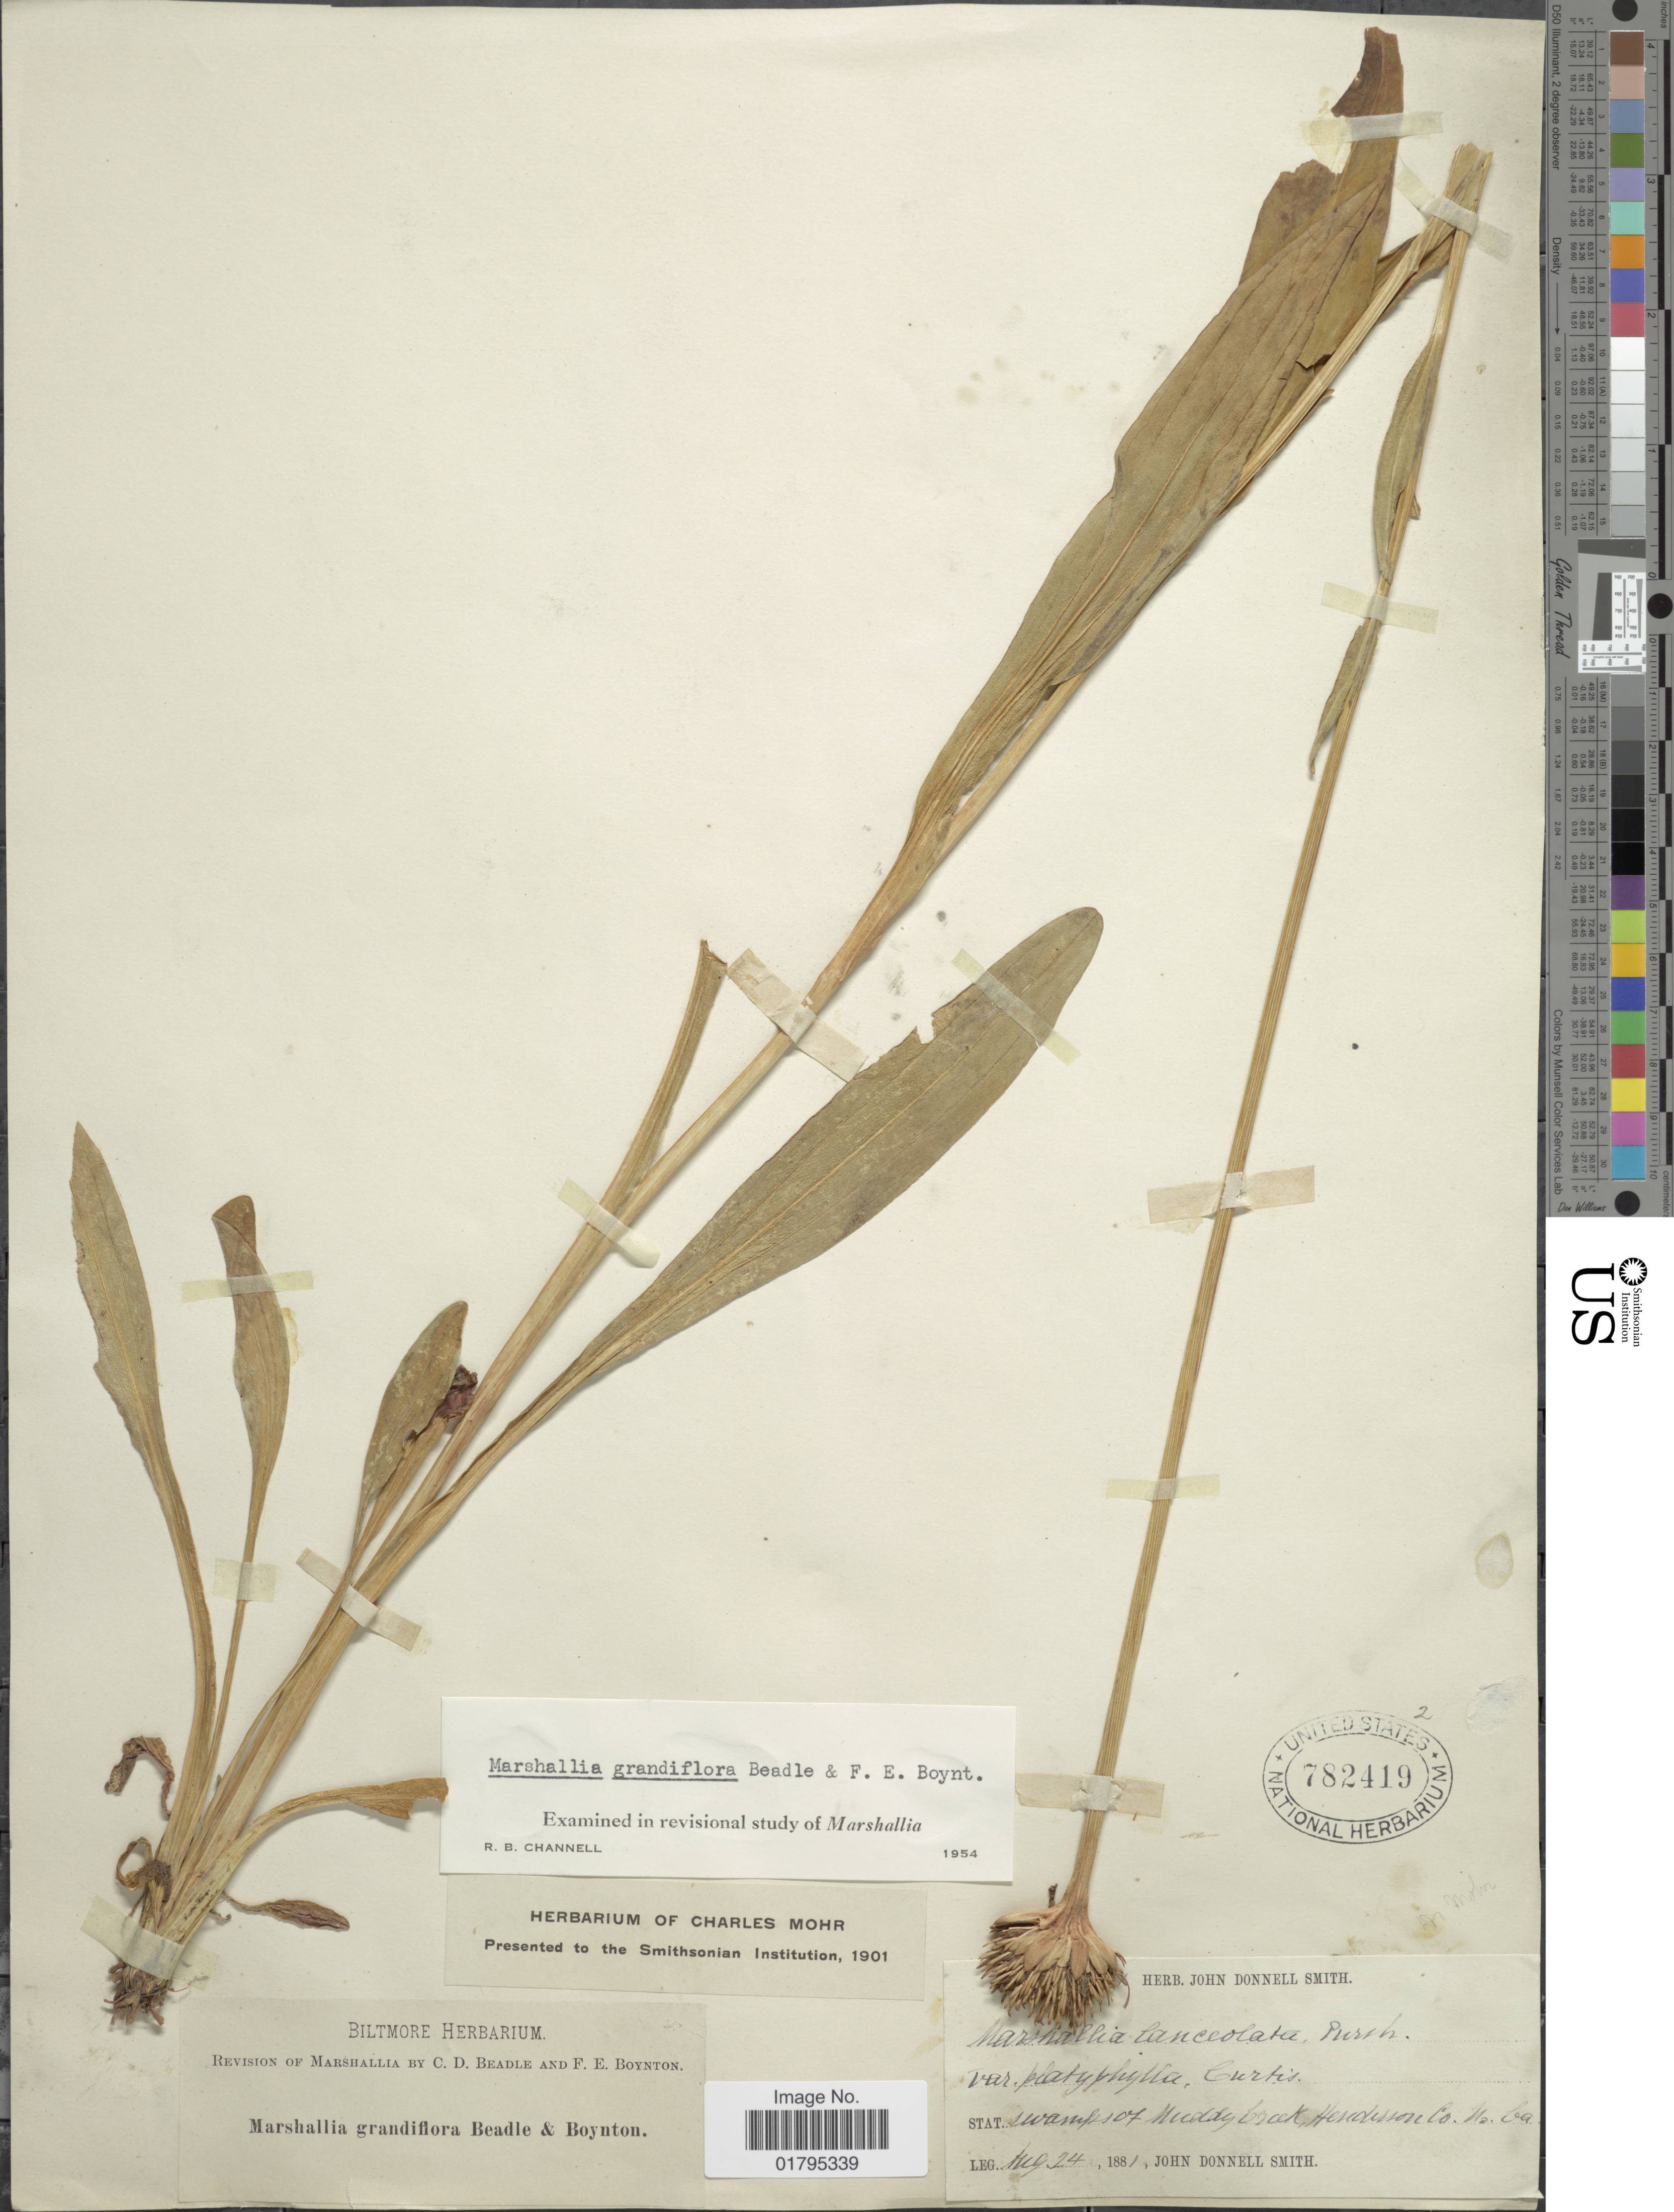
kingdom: Plantae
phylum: Tracheophyta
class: Magnoliopsida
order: Asterales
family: Asteraceae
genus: Marshallia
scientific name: Marshallia grandiflora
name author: Beadle & F.E. Boynton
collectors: J. Donnell Smith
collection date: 1881-08-24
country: United States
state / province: North Carolina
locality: Swamps of Muddy Creek, Henderson Co. No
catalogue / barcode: US 782419